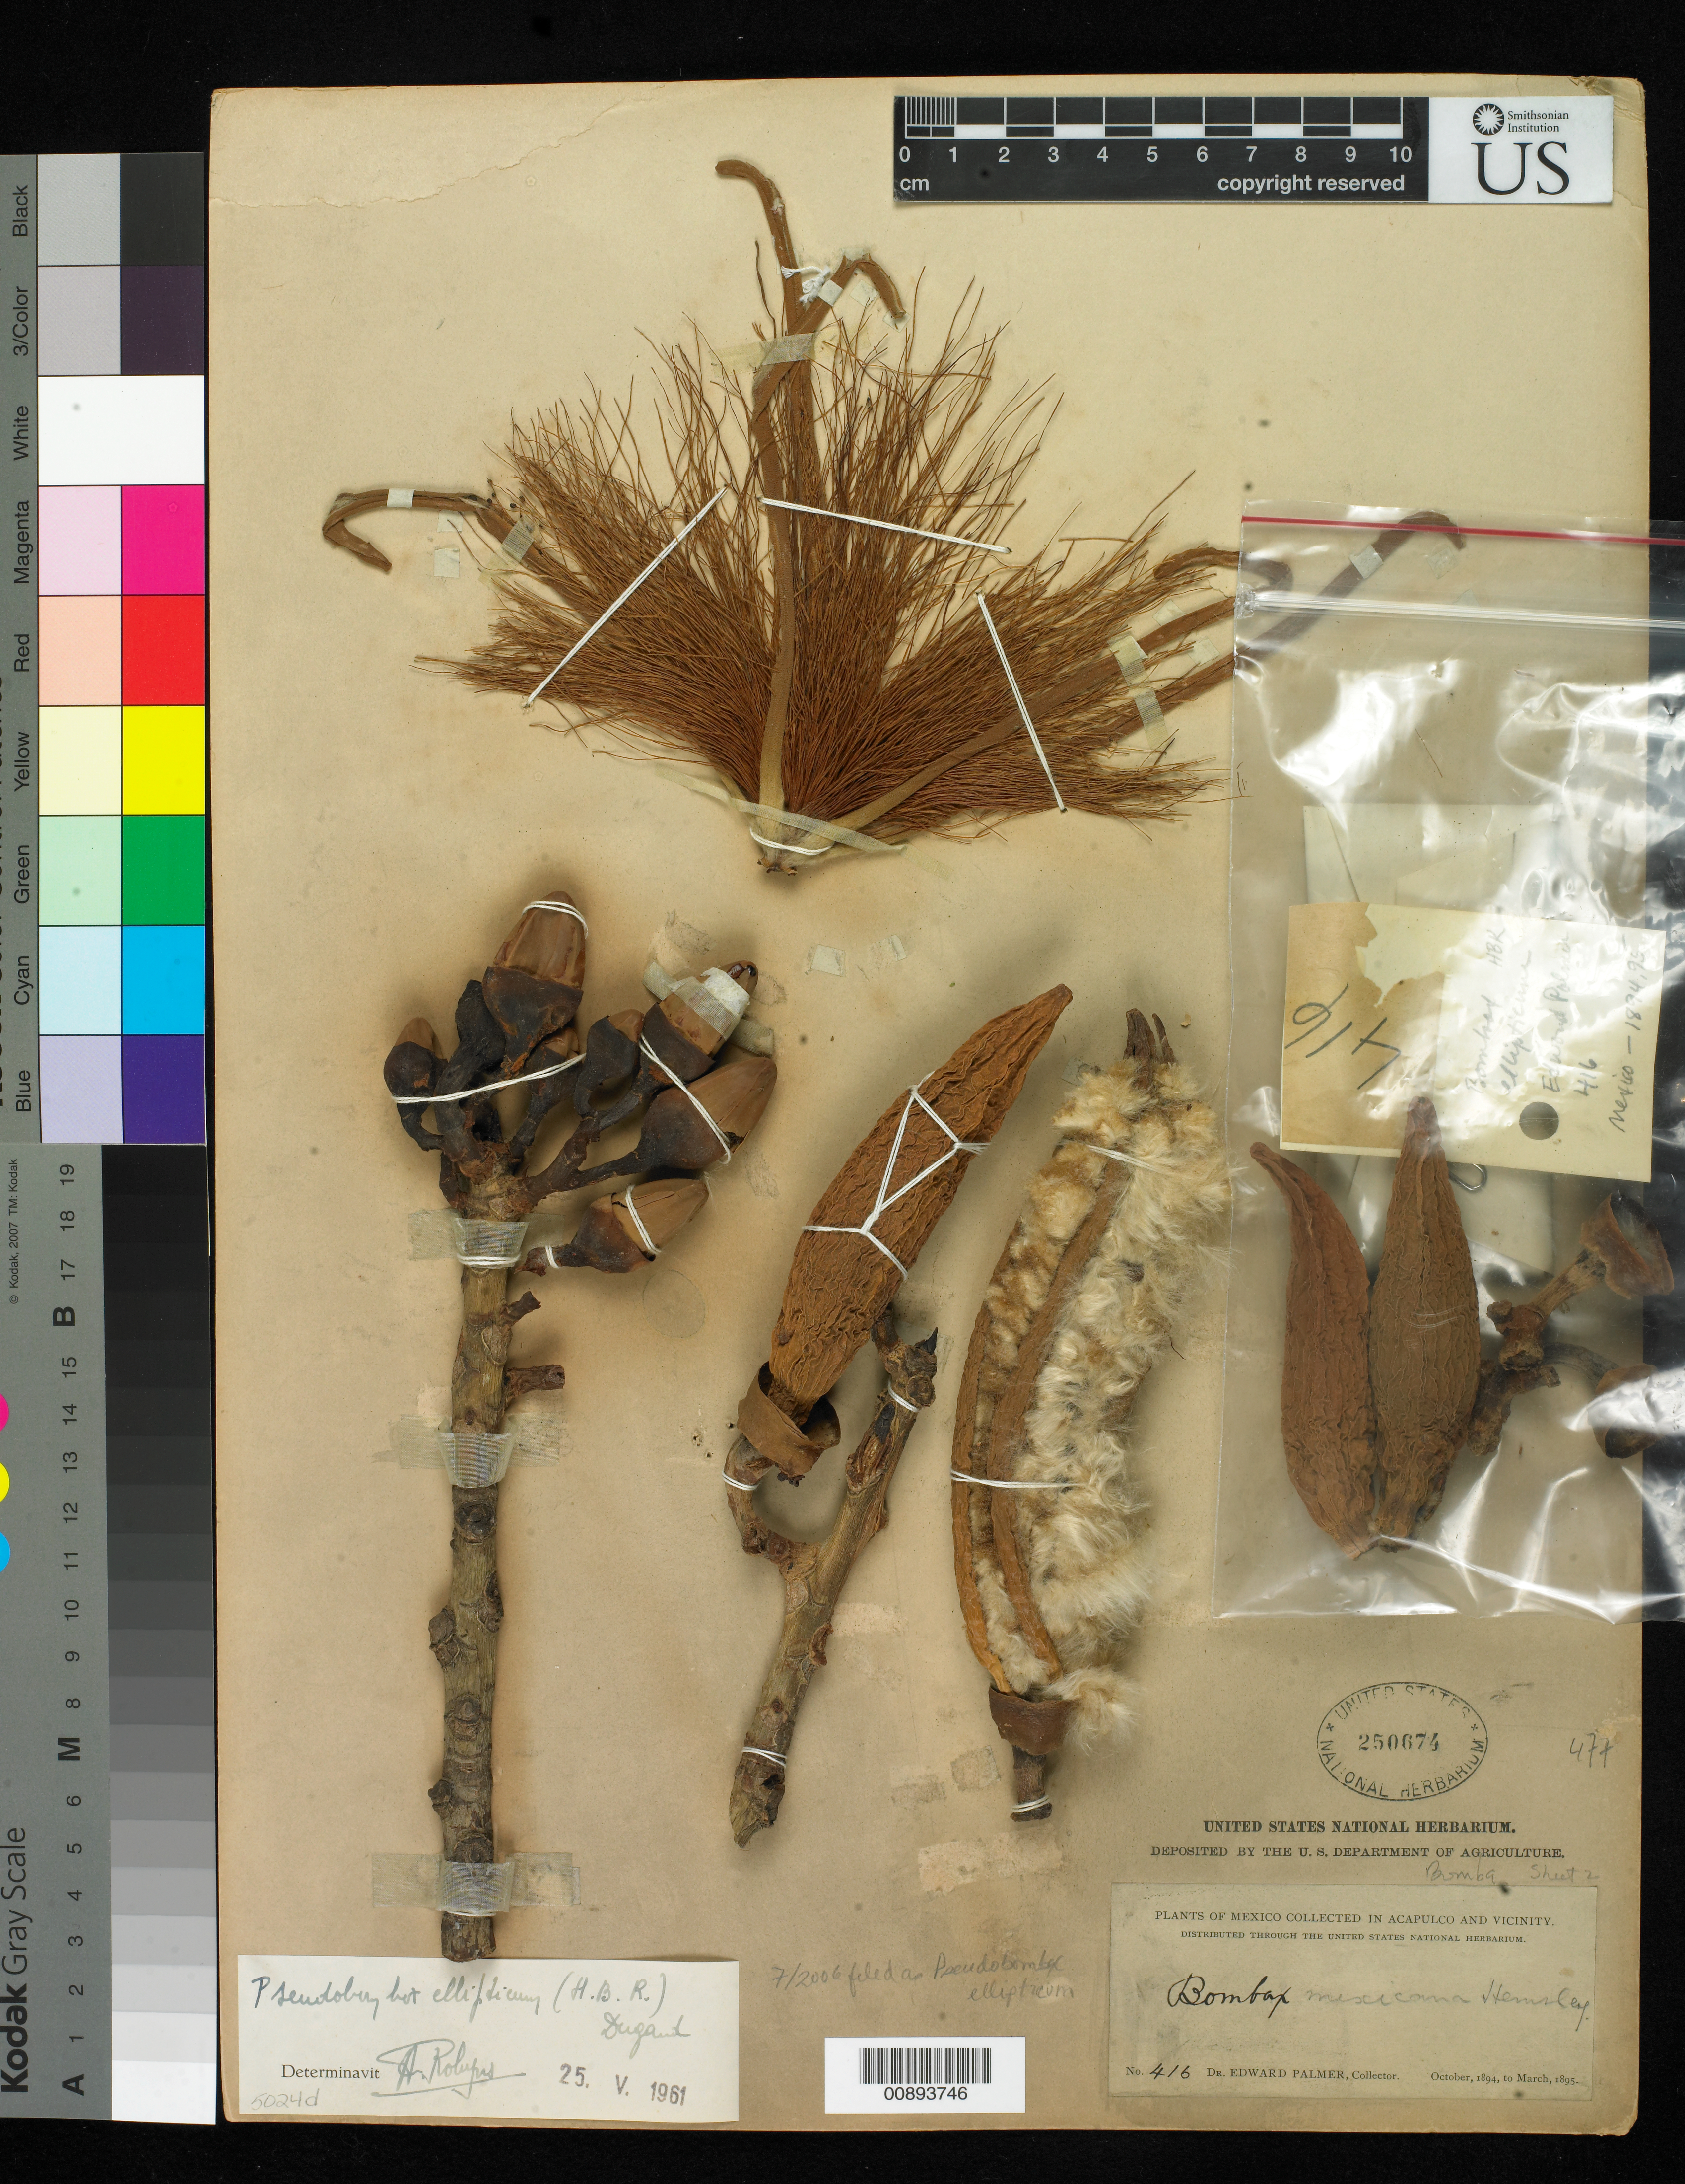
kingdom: Plantae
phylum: Tracheophyta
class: Magnoliopsida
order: Malvales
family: Malvaceae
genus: Pseudobombax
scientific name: Pseudobombax ellipticum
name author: (Kunth) Dugand G.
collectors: E. Palmer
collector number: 416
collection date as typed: Oct 1894 to -- Mar 1895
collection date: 1894-10/1895-03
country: Mexico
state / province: Guerrero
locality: Acapulco, Guerrero and vicinity.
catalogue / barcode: US 250674